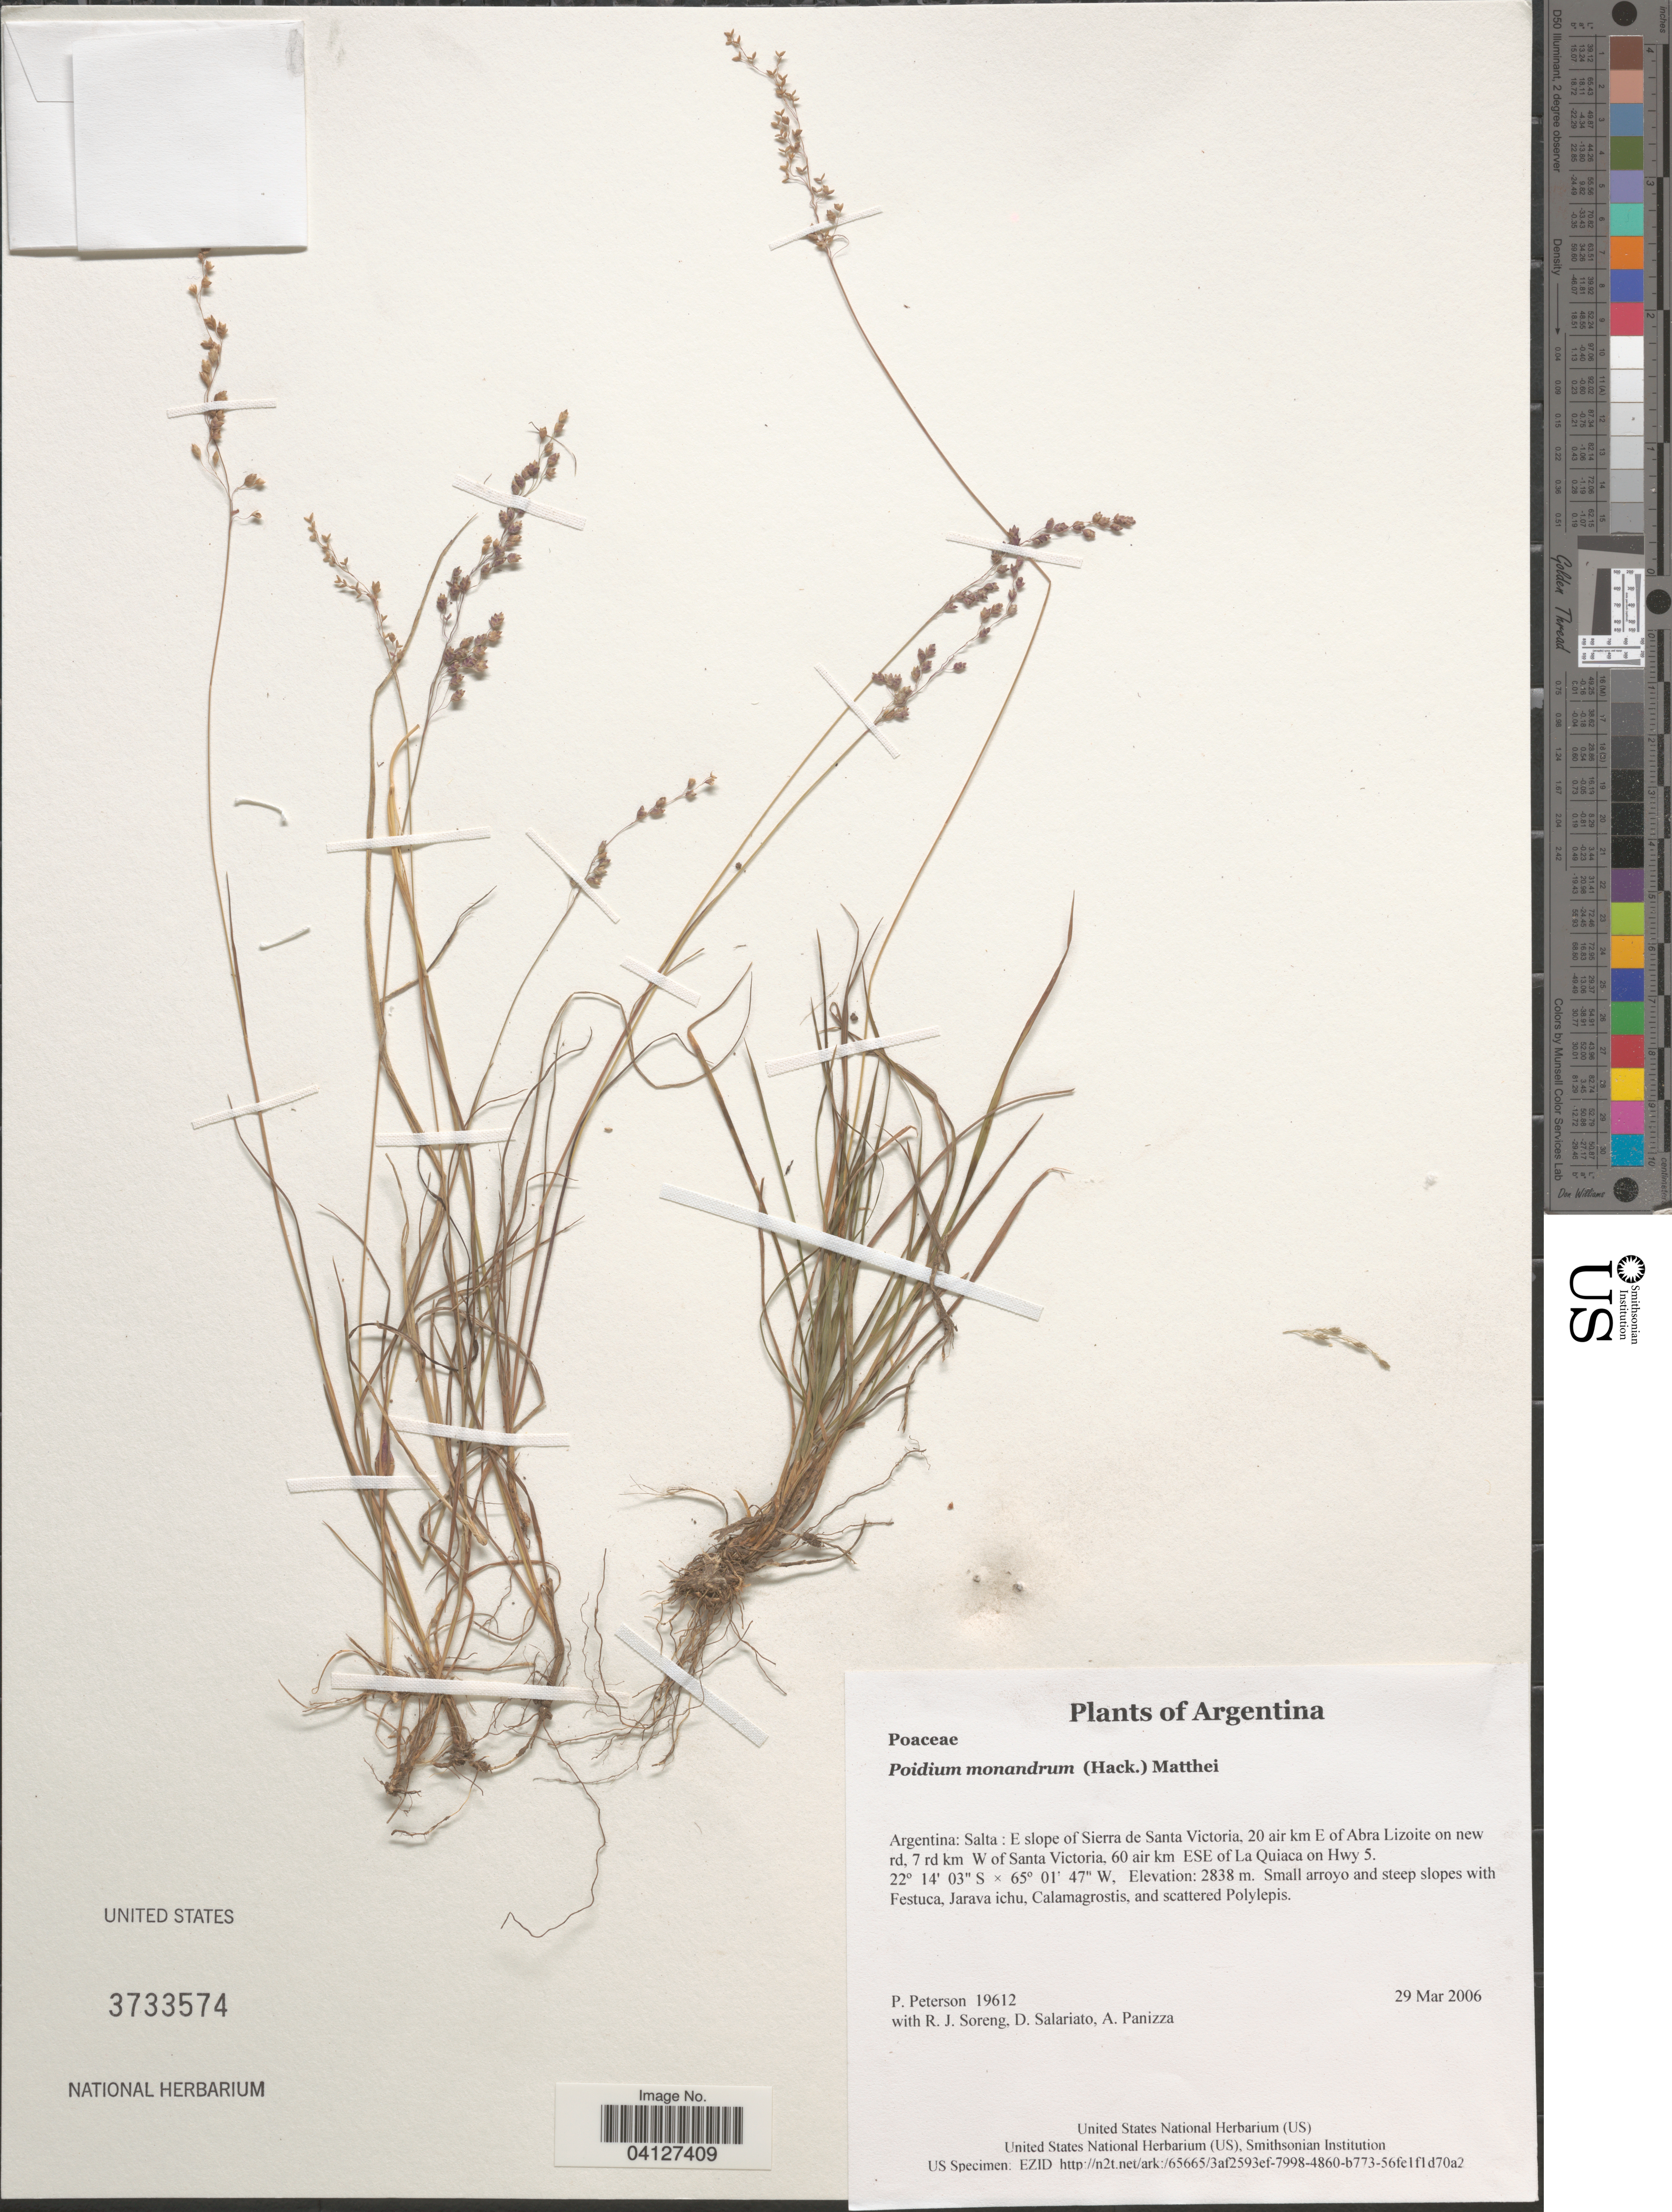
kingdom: Plantae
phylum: Tracheophyta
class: Liliopsida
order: Poales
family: Poaceae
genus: Chascolytrum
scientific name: Chascolytrum monandrum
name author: (Hack.) L. Essi et al.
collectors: P. Peterson, R. J. Soreng, D. Salariato & A. Panizza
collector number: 19612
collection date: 2006-03-29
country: Argentina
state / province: Salta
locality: E slope of Sierra de Santa Victoria, 20 air km E of Abra Lizoite on new rd, 7 rd km W of Santa Victoria, 60 air km ESE of La Quiaca on Hwy 5.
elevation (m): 2838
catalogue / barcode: US 3733574